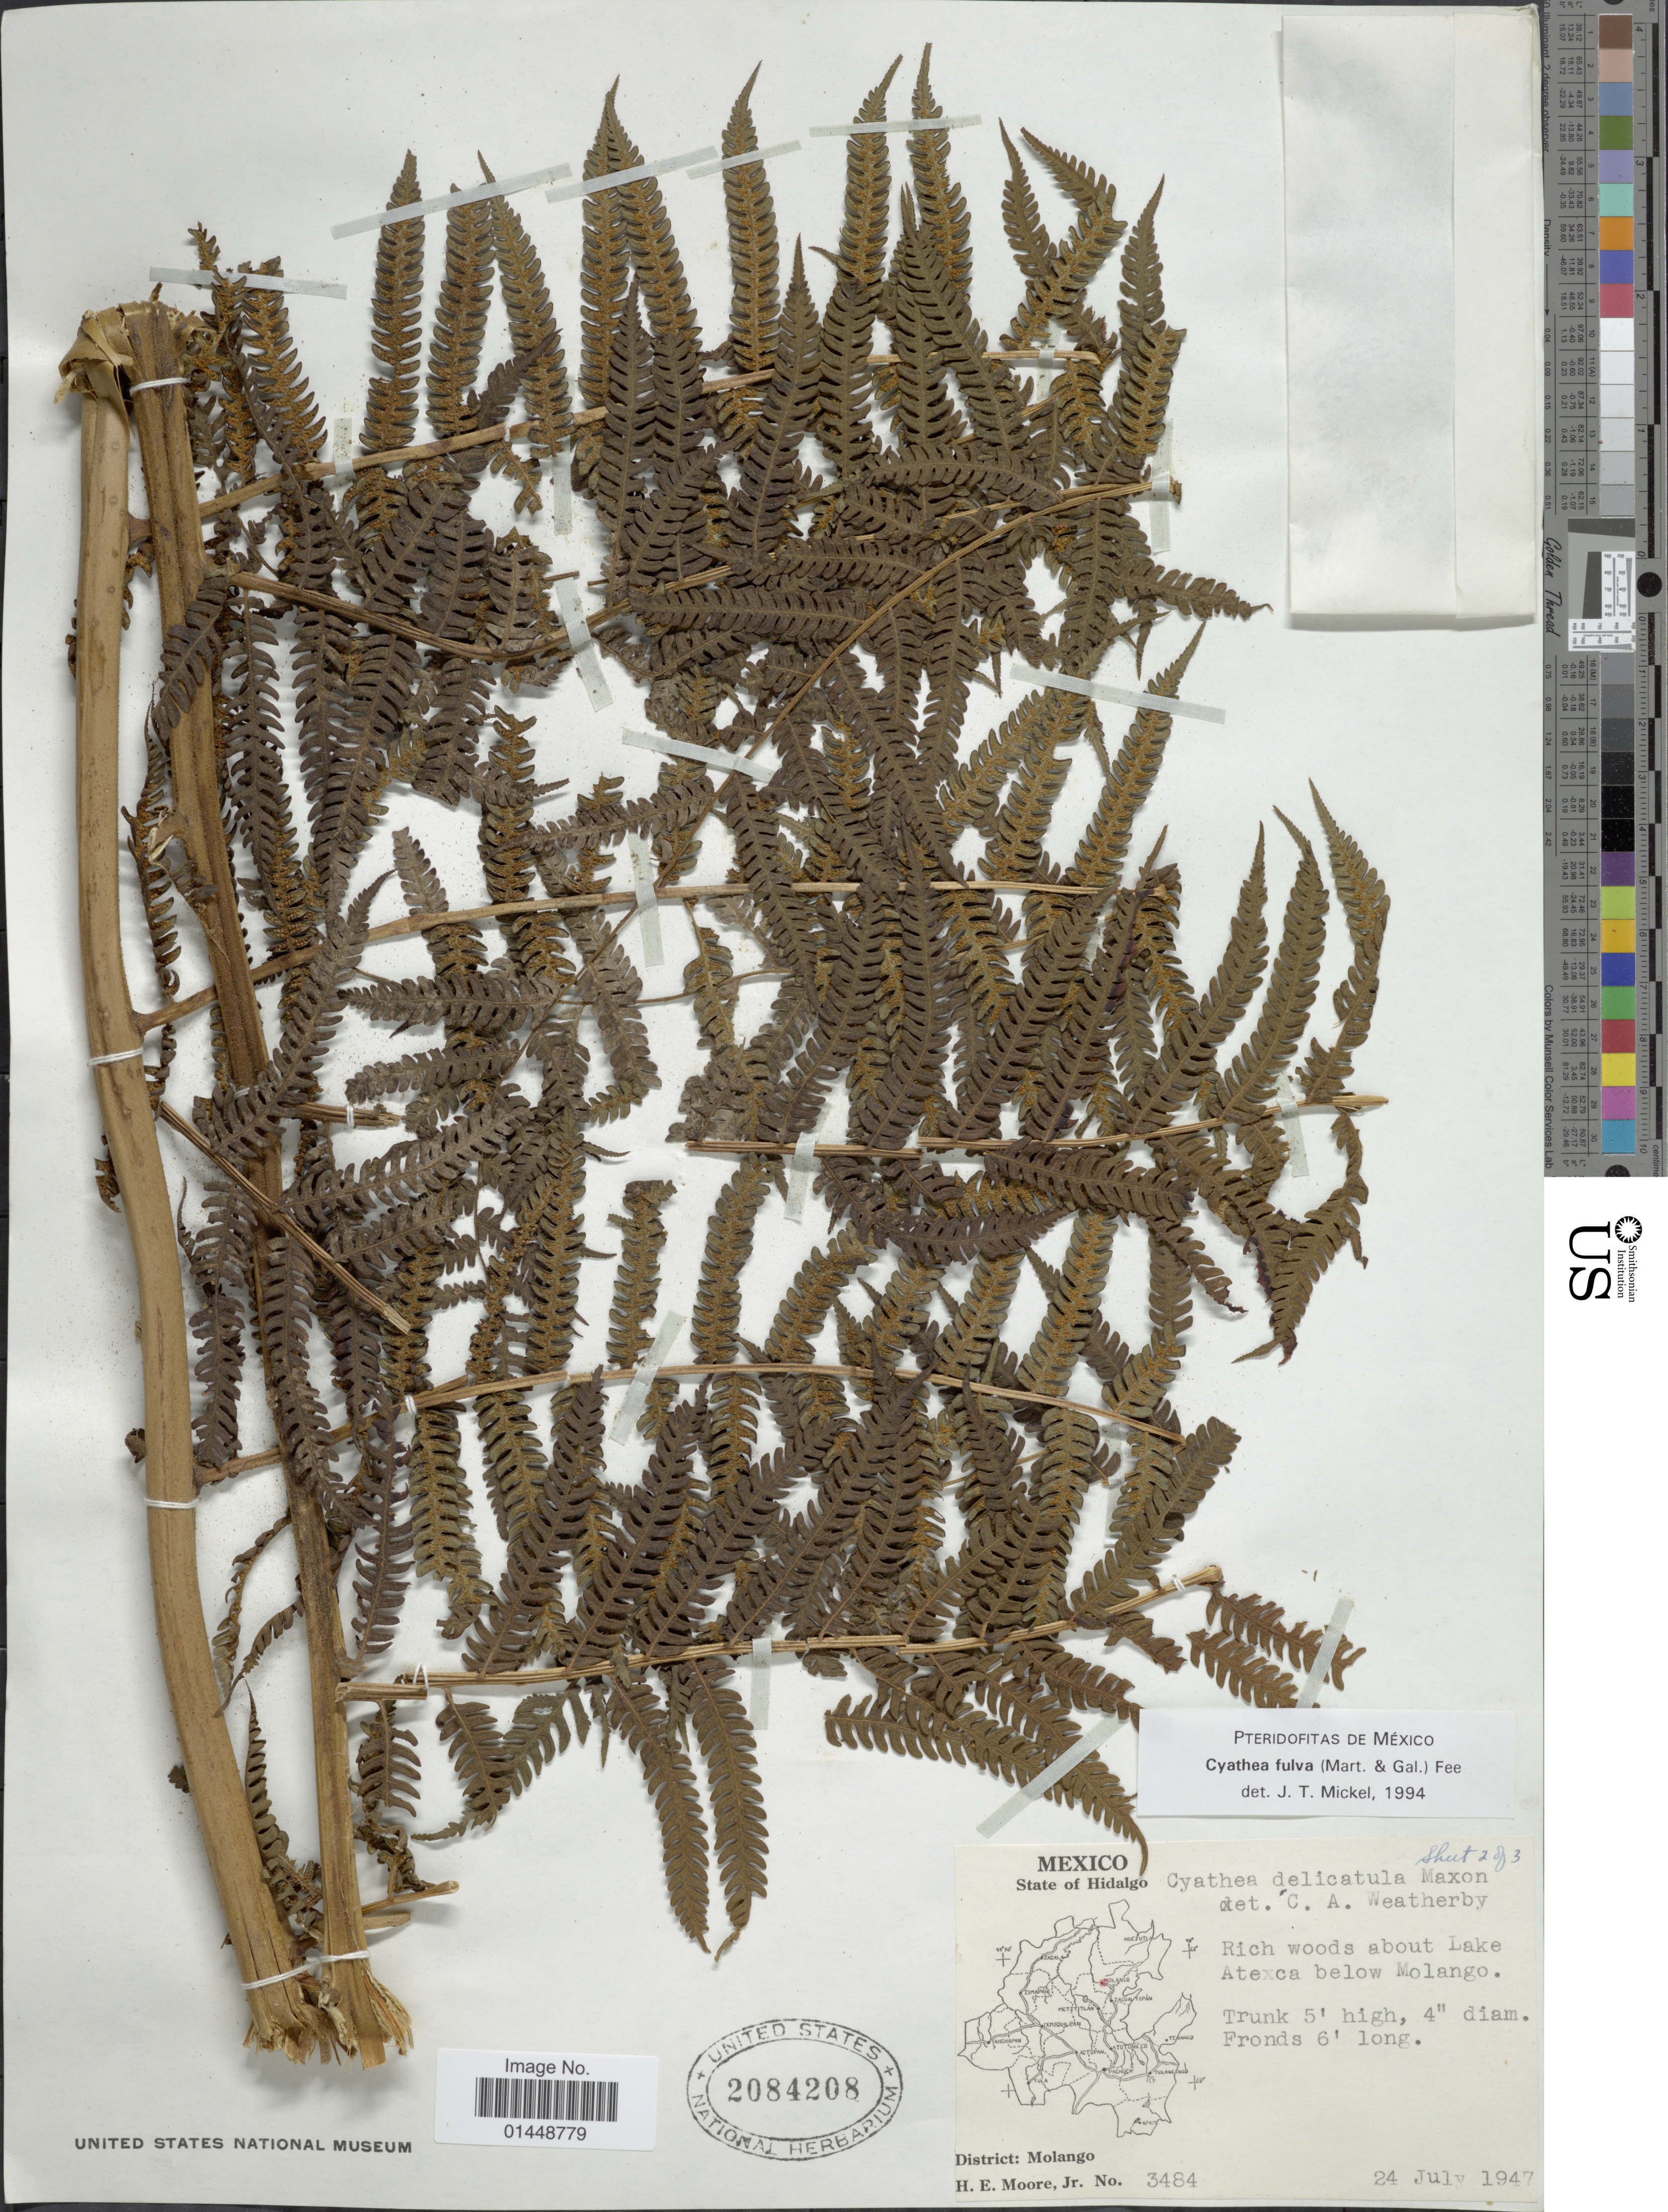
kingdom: Plantae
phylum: Tracheophyta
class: Polypodiopsida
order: Cyatheales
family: Cyatheaceae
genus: Cyathea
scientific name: Cyathea fulva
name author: (M. Martens & Galeotti) Fée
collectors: H. Moore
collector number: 3484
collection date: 1947-07-24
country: Mexico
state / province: Hidalgo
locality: State of Hidalgo. Rich woods about Lake Atexca below Molango. District: Molango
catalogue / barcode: US 2084208